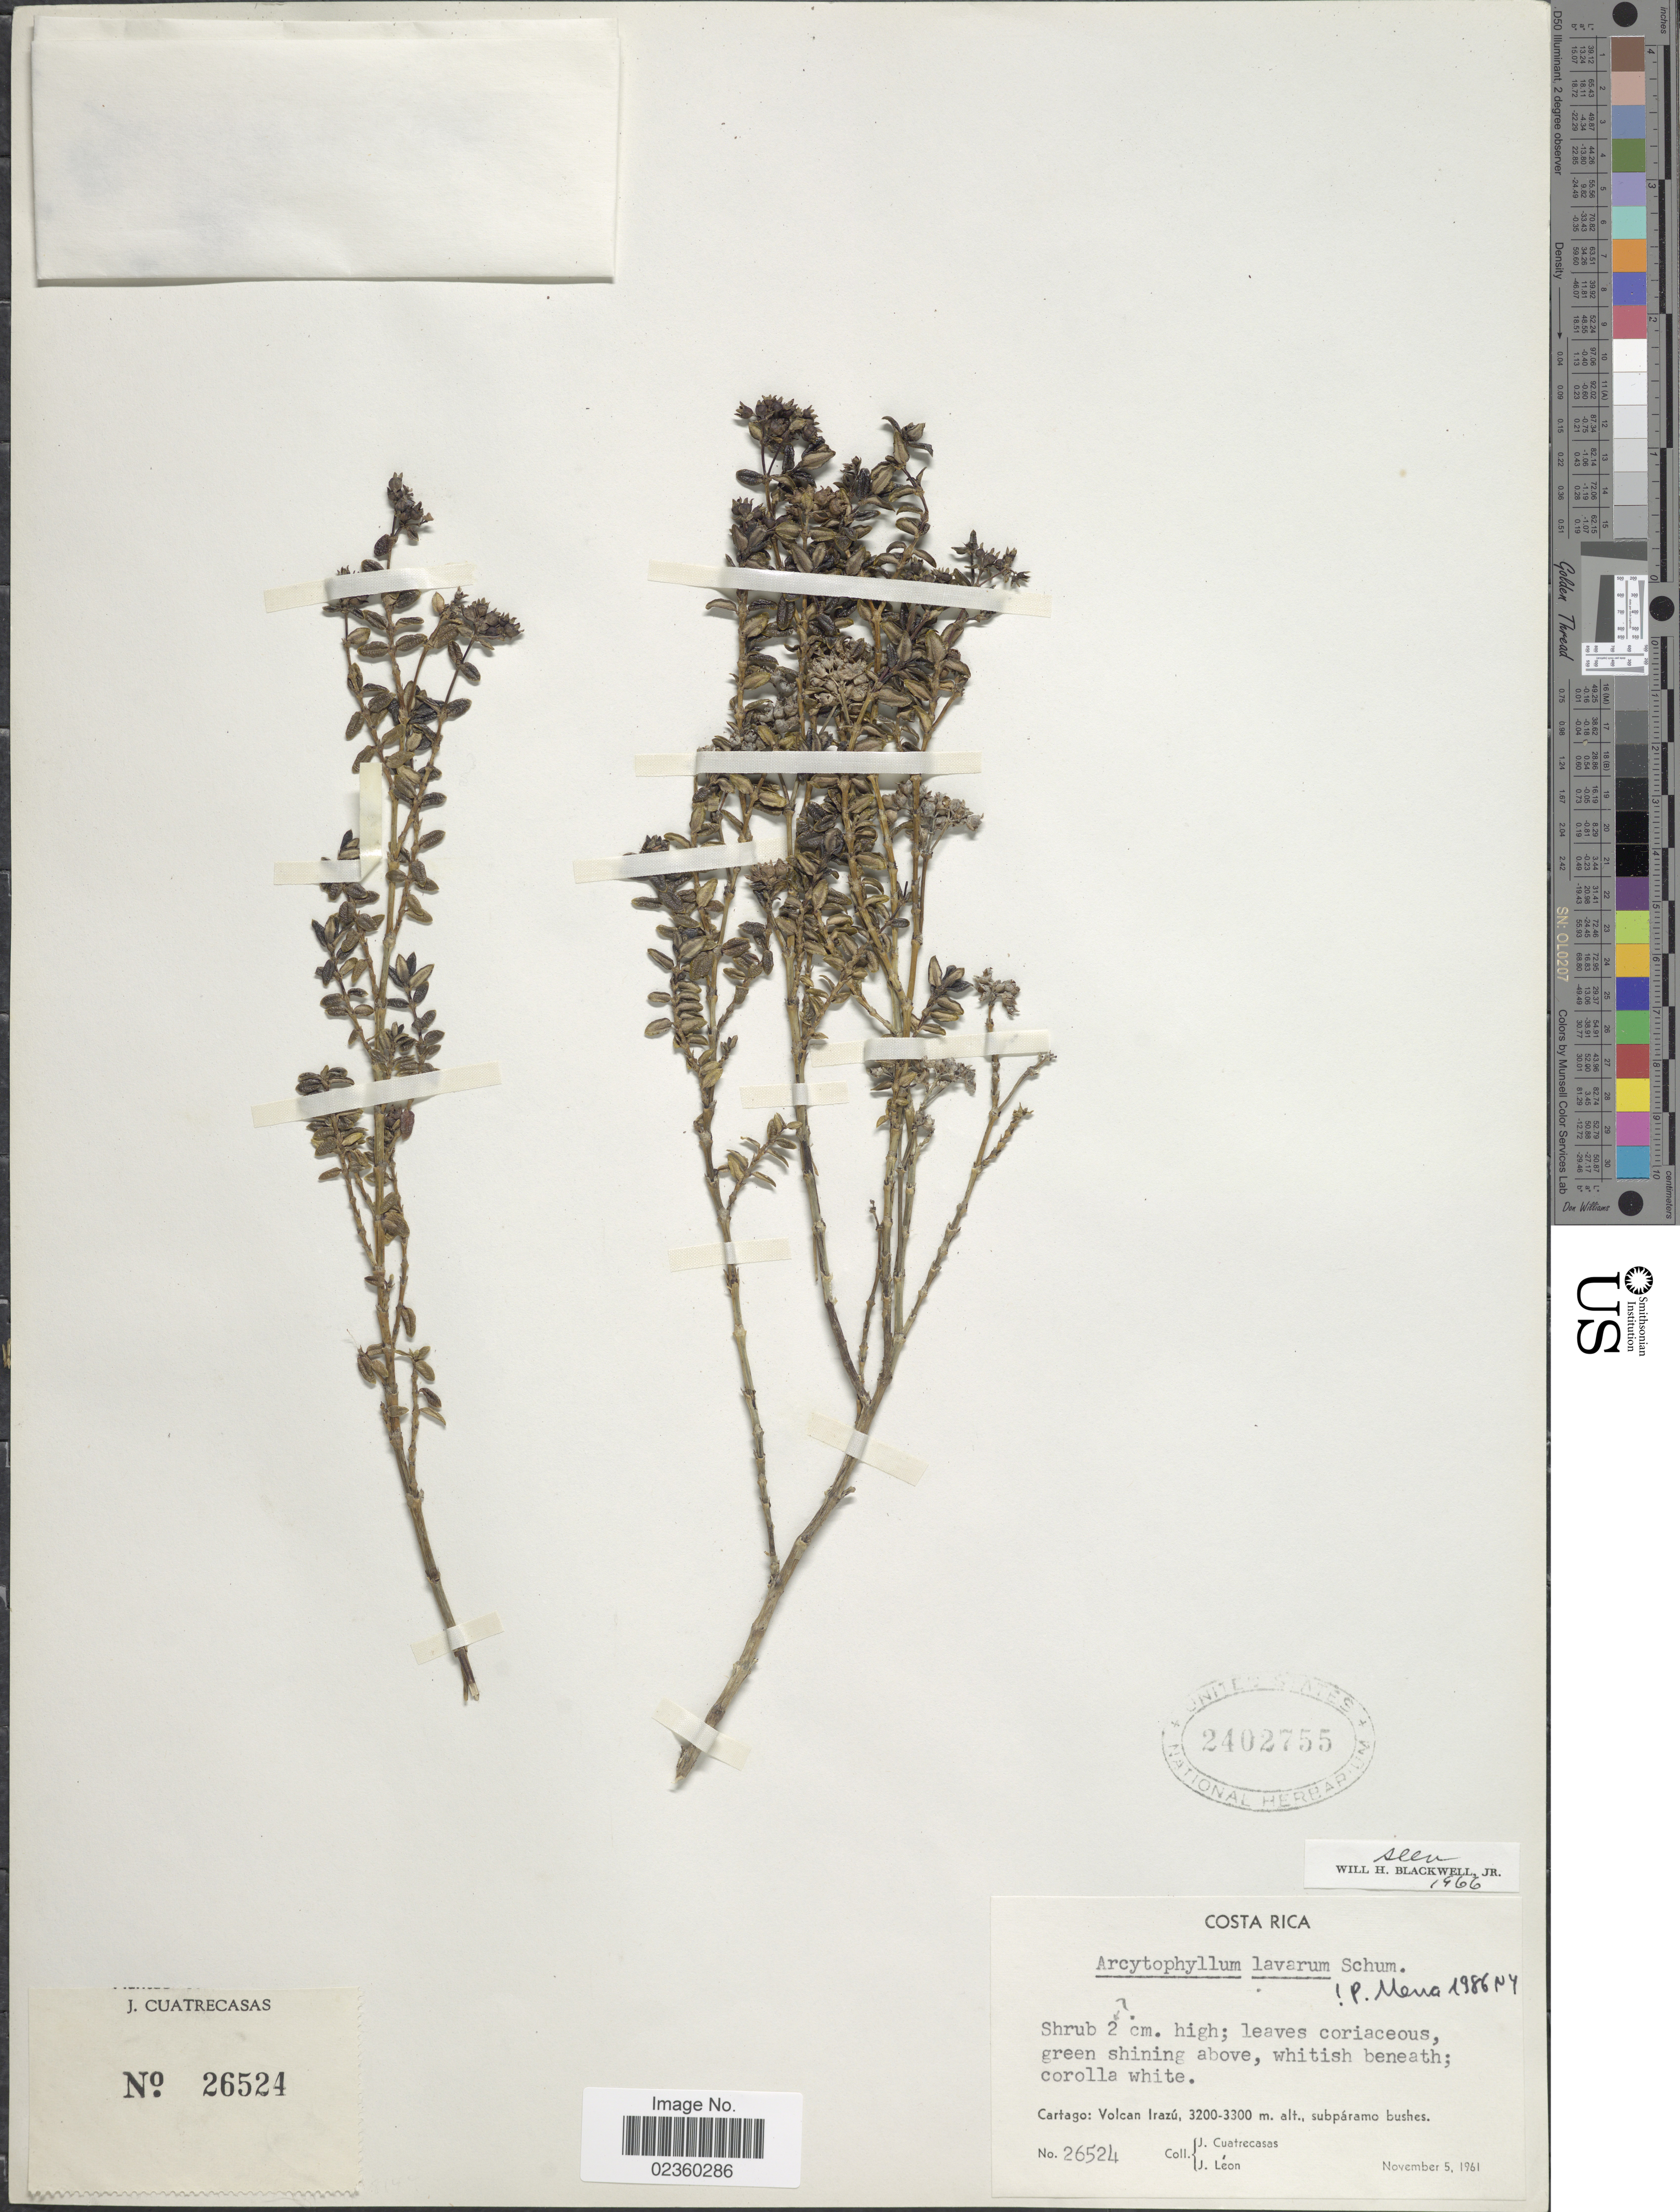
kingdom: Plantae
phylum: Tracheophyta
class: Magnoliopsida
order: Gentianales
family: Rubiaceae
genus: Arcytophyllum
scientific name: Arcytophyllum lavarum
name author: K. Schum. ex Standl.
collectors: J. Cuatrecasas & J. León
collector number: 26524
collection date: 1961-11-05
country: Costa Rica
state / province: Cartago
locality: Volcan Irazú; subpáramo bushes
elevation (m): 3200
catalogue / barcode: US 2402755